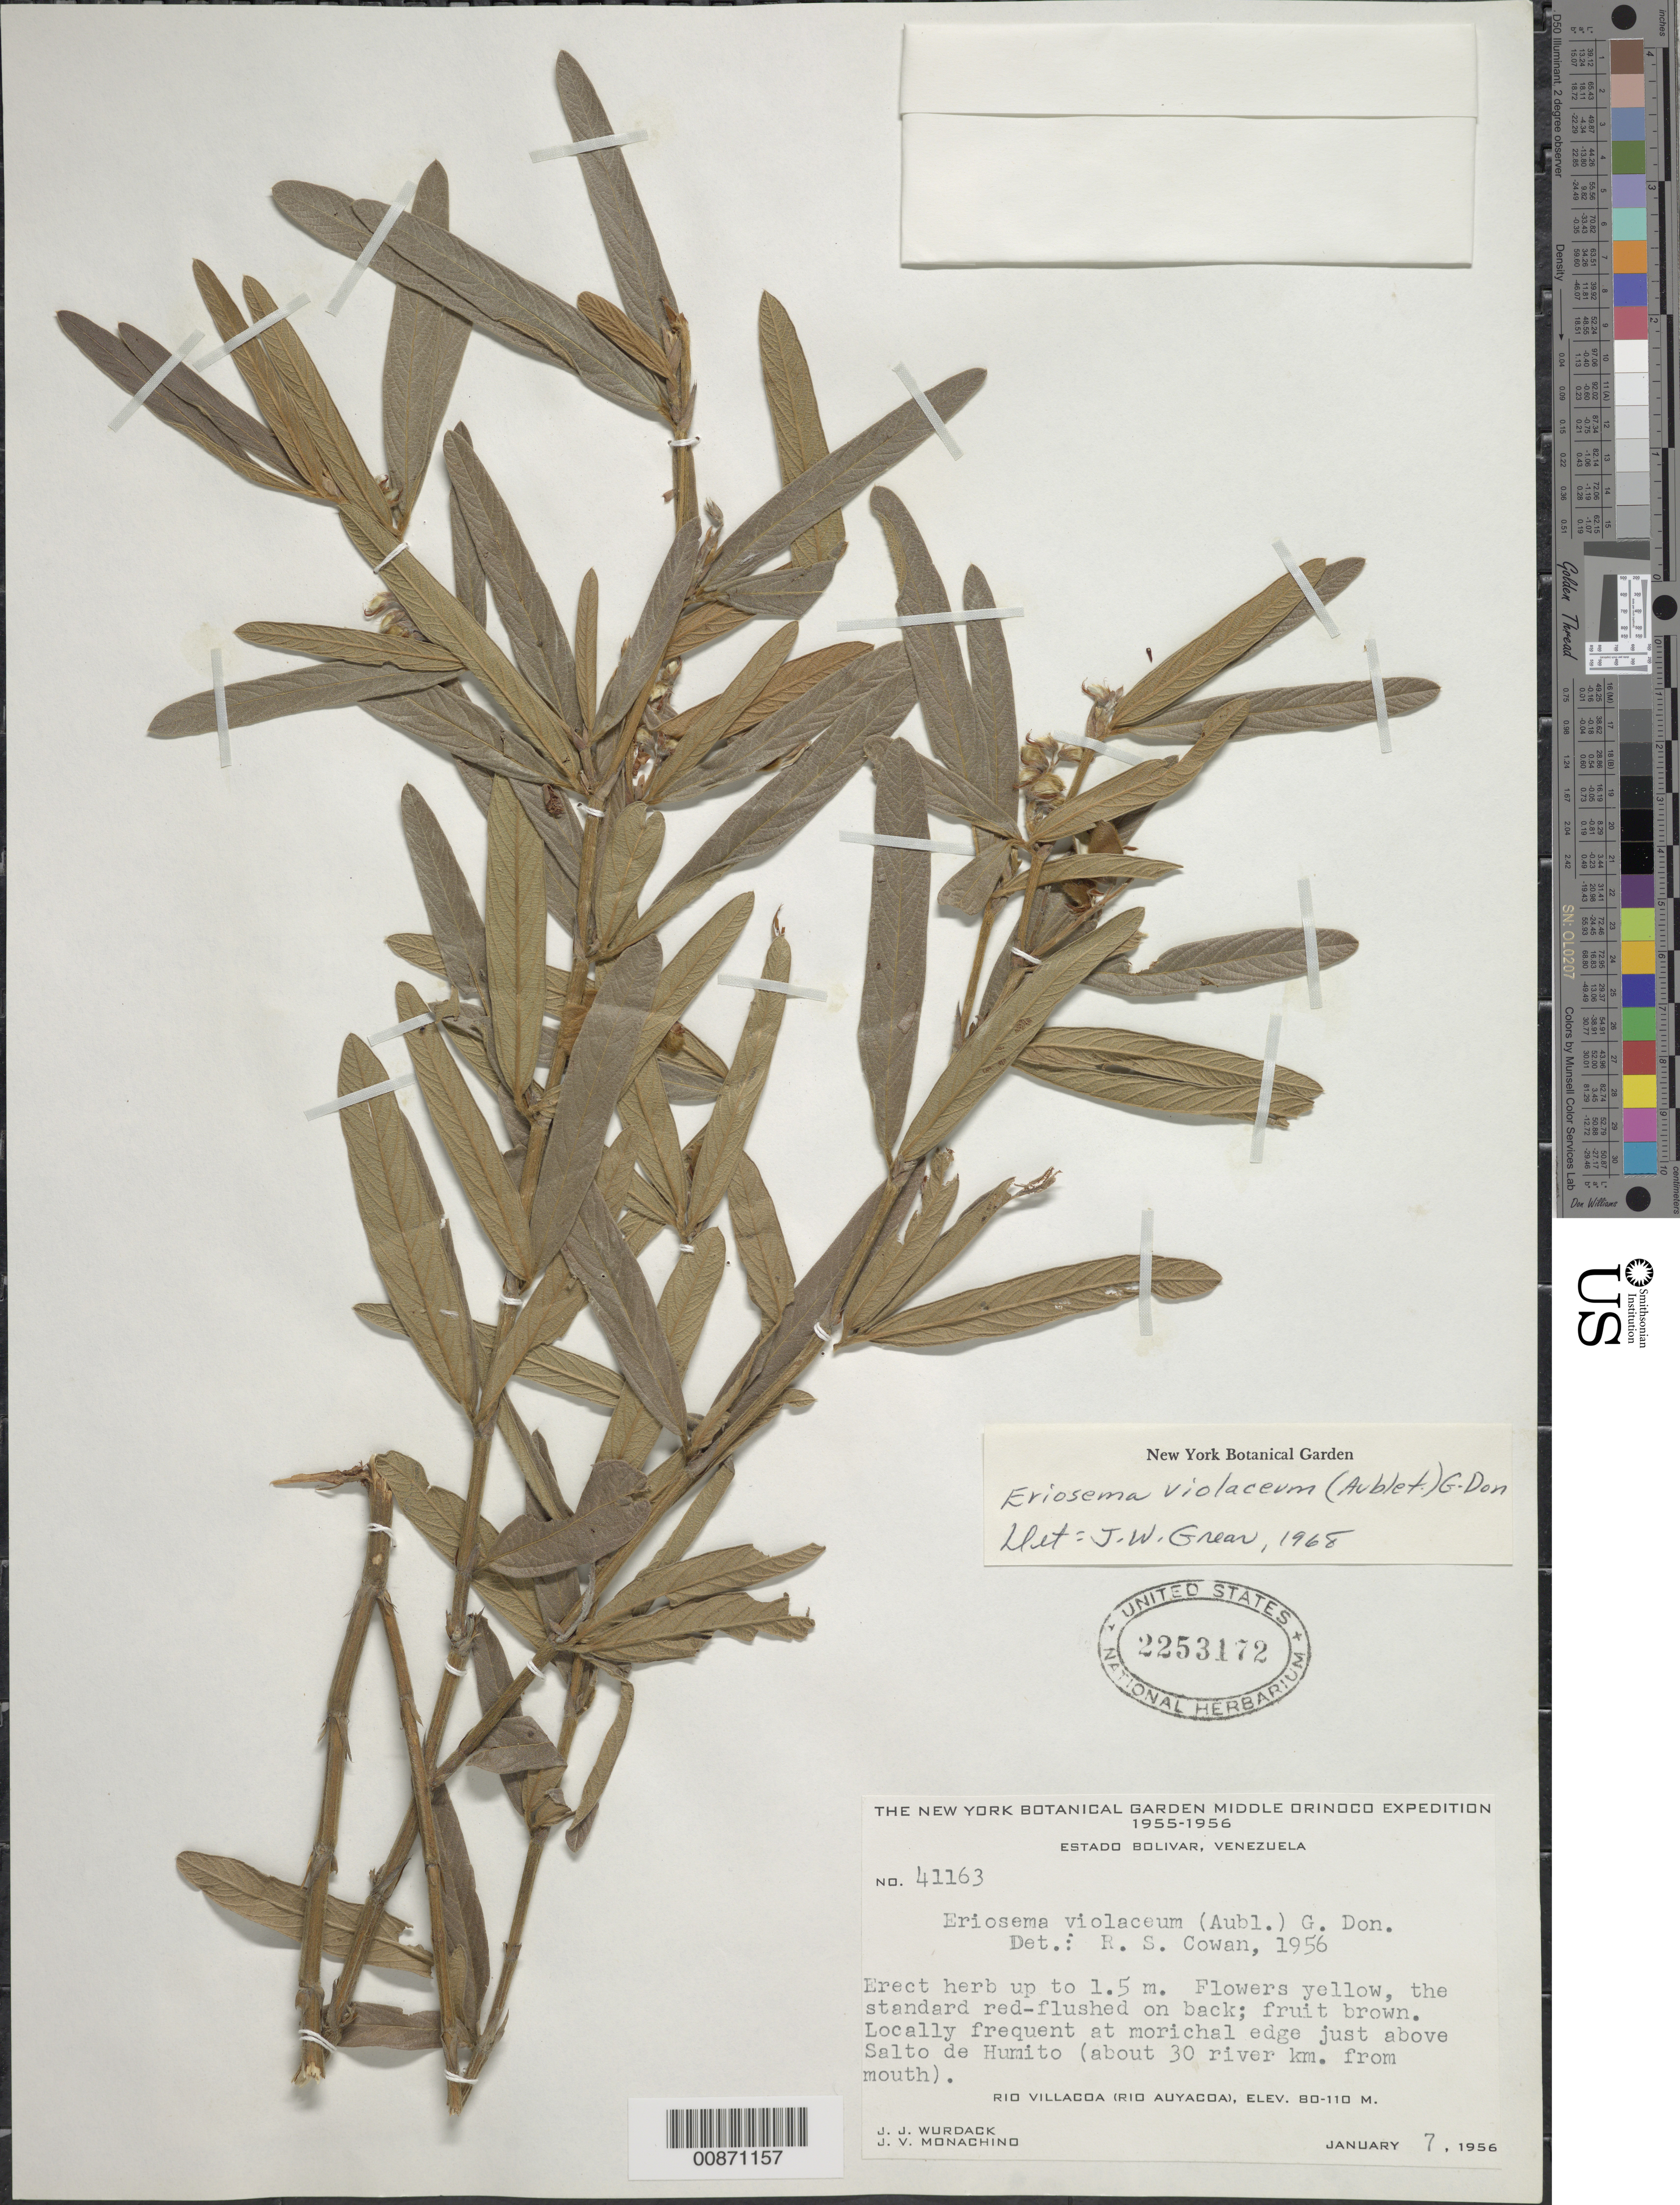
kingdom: Plantae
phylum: Tracheophyta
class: Magnoliopsida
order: Fabales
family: Fabaceae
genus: Eriosema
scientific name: Eriosema violaceum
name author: (Aubl.) G. Don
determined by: Grear, J. W., Jr.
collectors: J. J. Wurdack & J. V. Monachino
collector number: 41163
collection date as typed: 7-Jan-56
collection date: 1956-01-07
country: Venezuela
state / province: Bolívar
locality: Río Villacoa (Río Auyacoa), just above Salto de Humito (30 river km from mouth)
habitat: Morichal edge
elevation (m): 80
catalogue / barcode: US 2253172